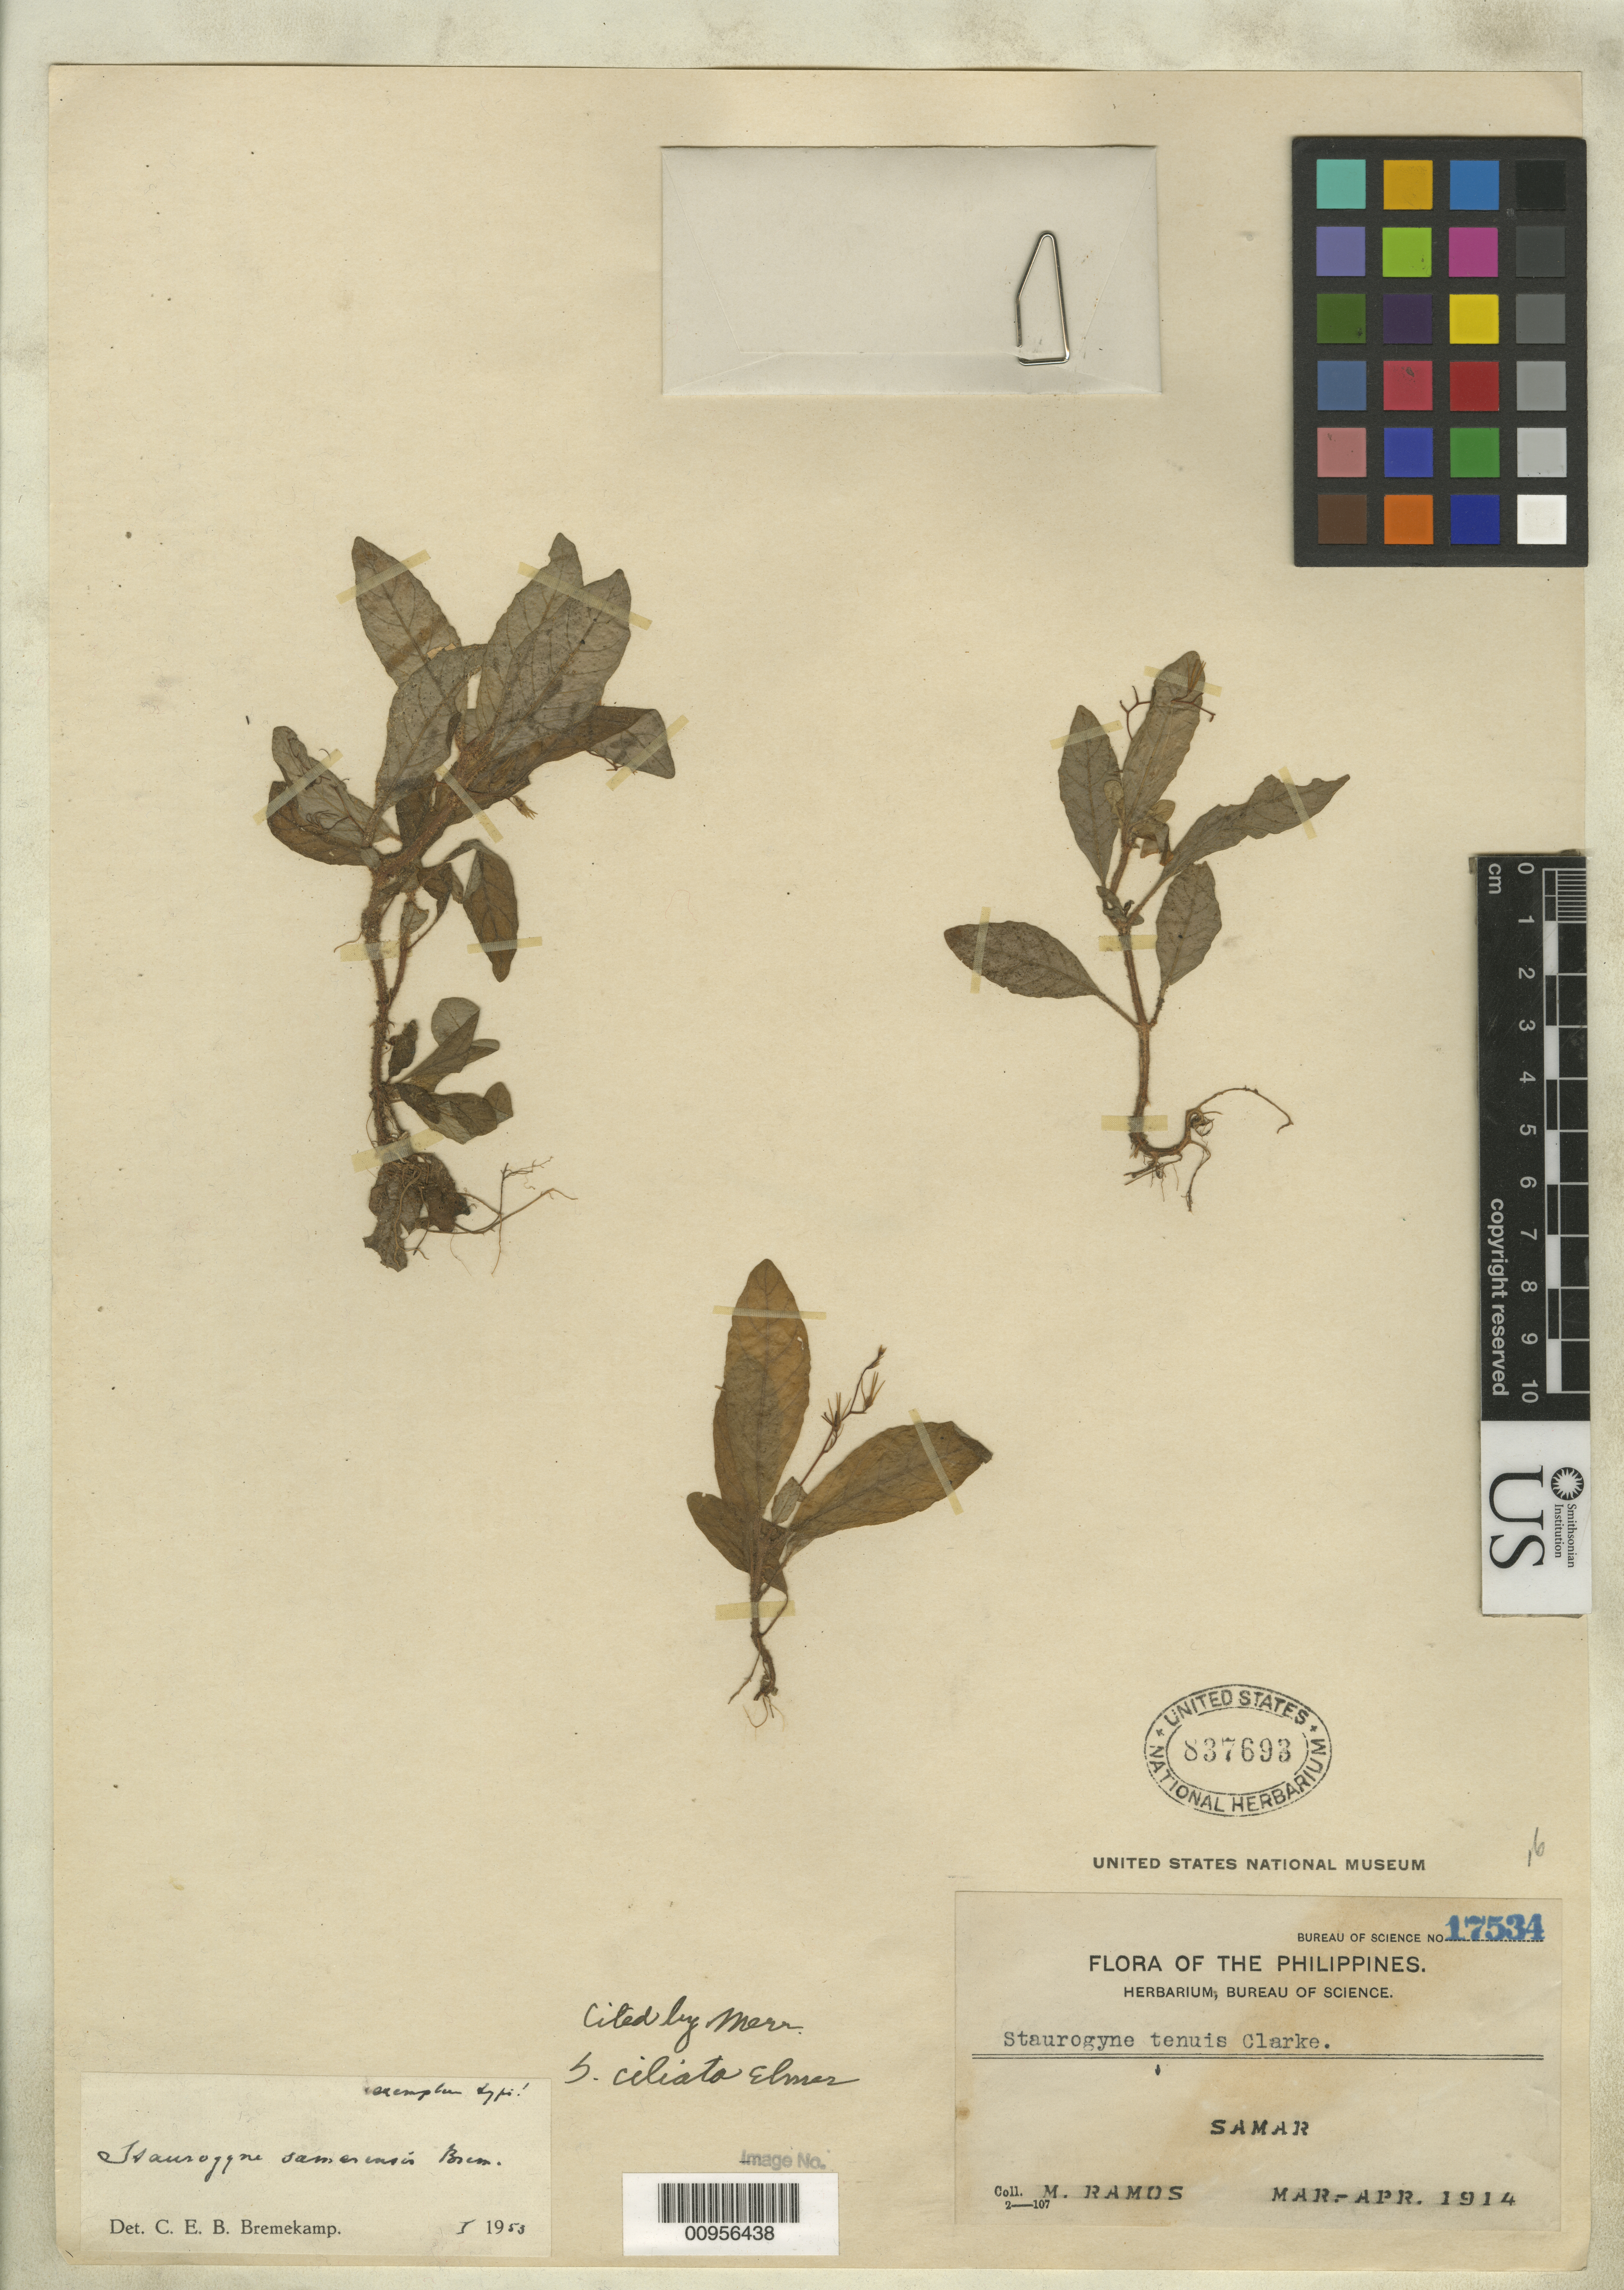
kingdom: Plantae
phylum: Tracheophyta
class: Magnoliopsida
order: Lamiales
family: Acanthaceae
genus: Staurogyne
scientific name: Staurogyne samarensis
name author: Bremek.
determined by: Bremekamp, C. E. B.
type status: Isotype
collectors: M. Ramos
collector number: Bur. Sci. 17534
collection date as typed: Mar 1914 to -- Apr 1914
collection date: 1914-03/1914-04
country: Philippines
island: Samar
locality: Samar.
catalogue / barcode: US 837693